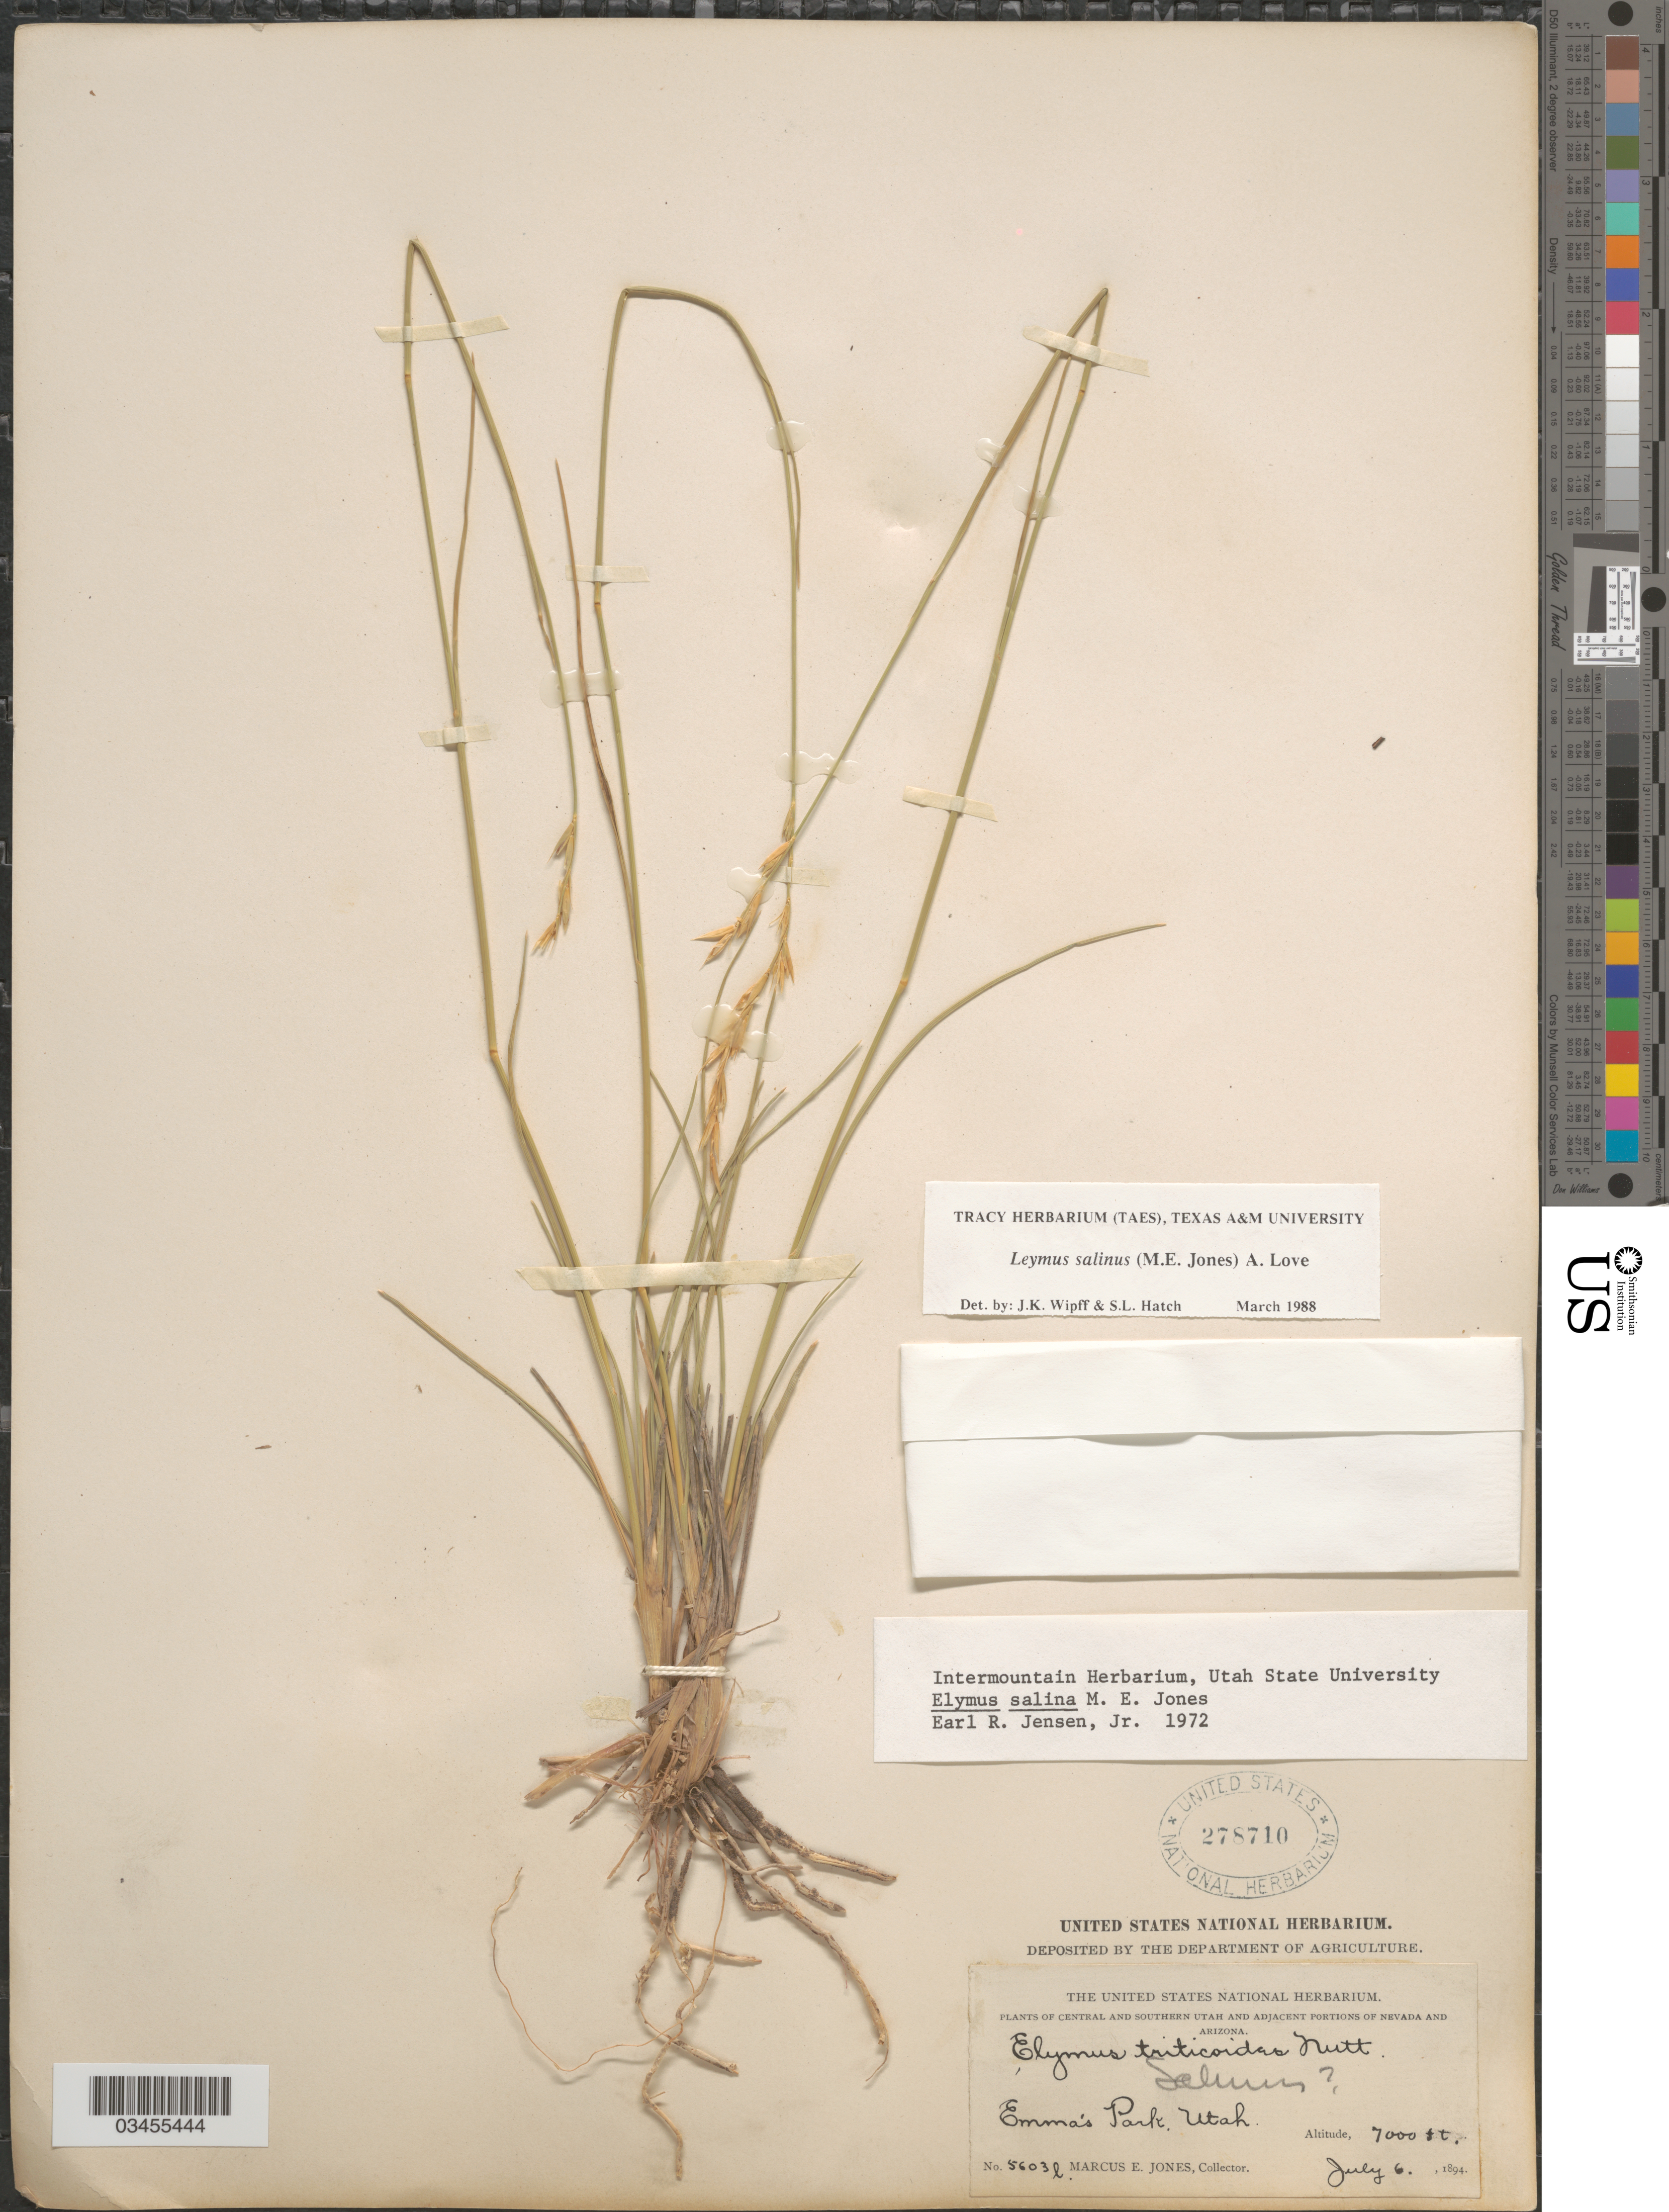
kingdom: Plantae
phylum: Tracheophyta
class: Liliopsida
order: Poales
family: Poaceae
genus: Leymus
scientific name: Leymus salina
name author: (M.E. Jones) Á. Löve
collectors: M. E. Jones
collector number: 5603l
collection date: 1894-07-06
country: United States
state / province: Utah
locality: Central and Southern Utah. Emma's Park.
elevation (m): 2134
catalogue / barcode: US 278710